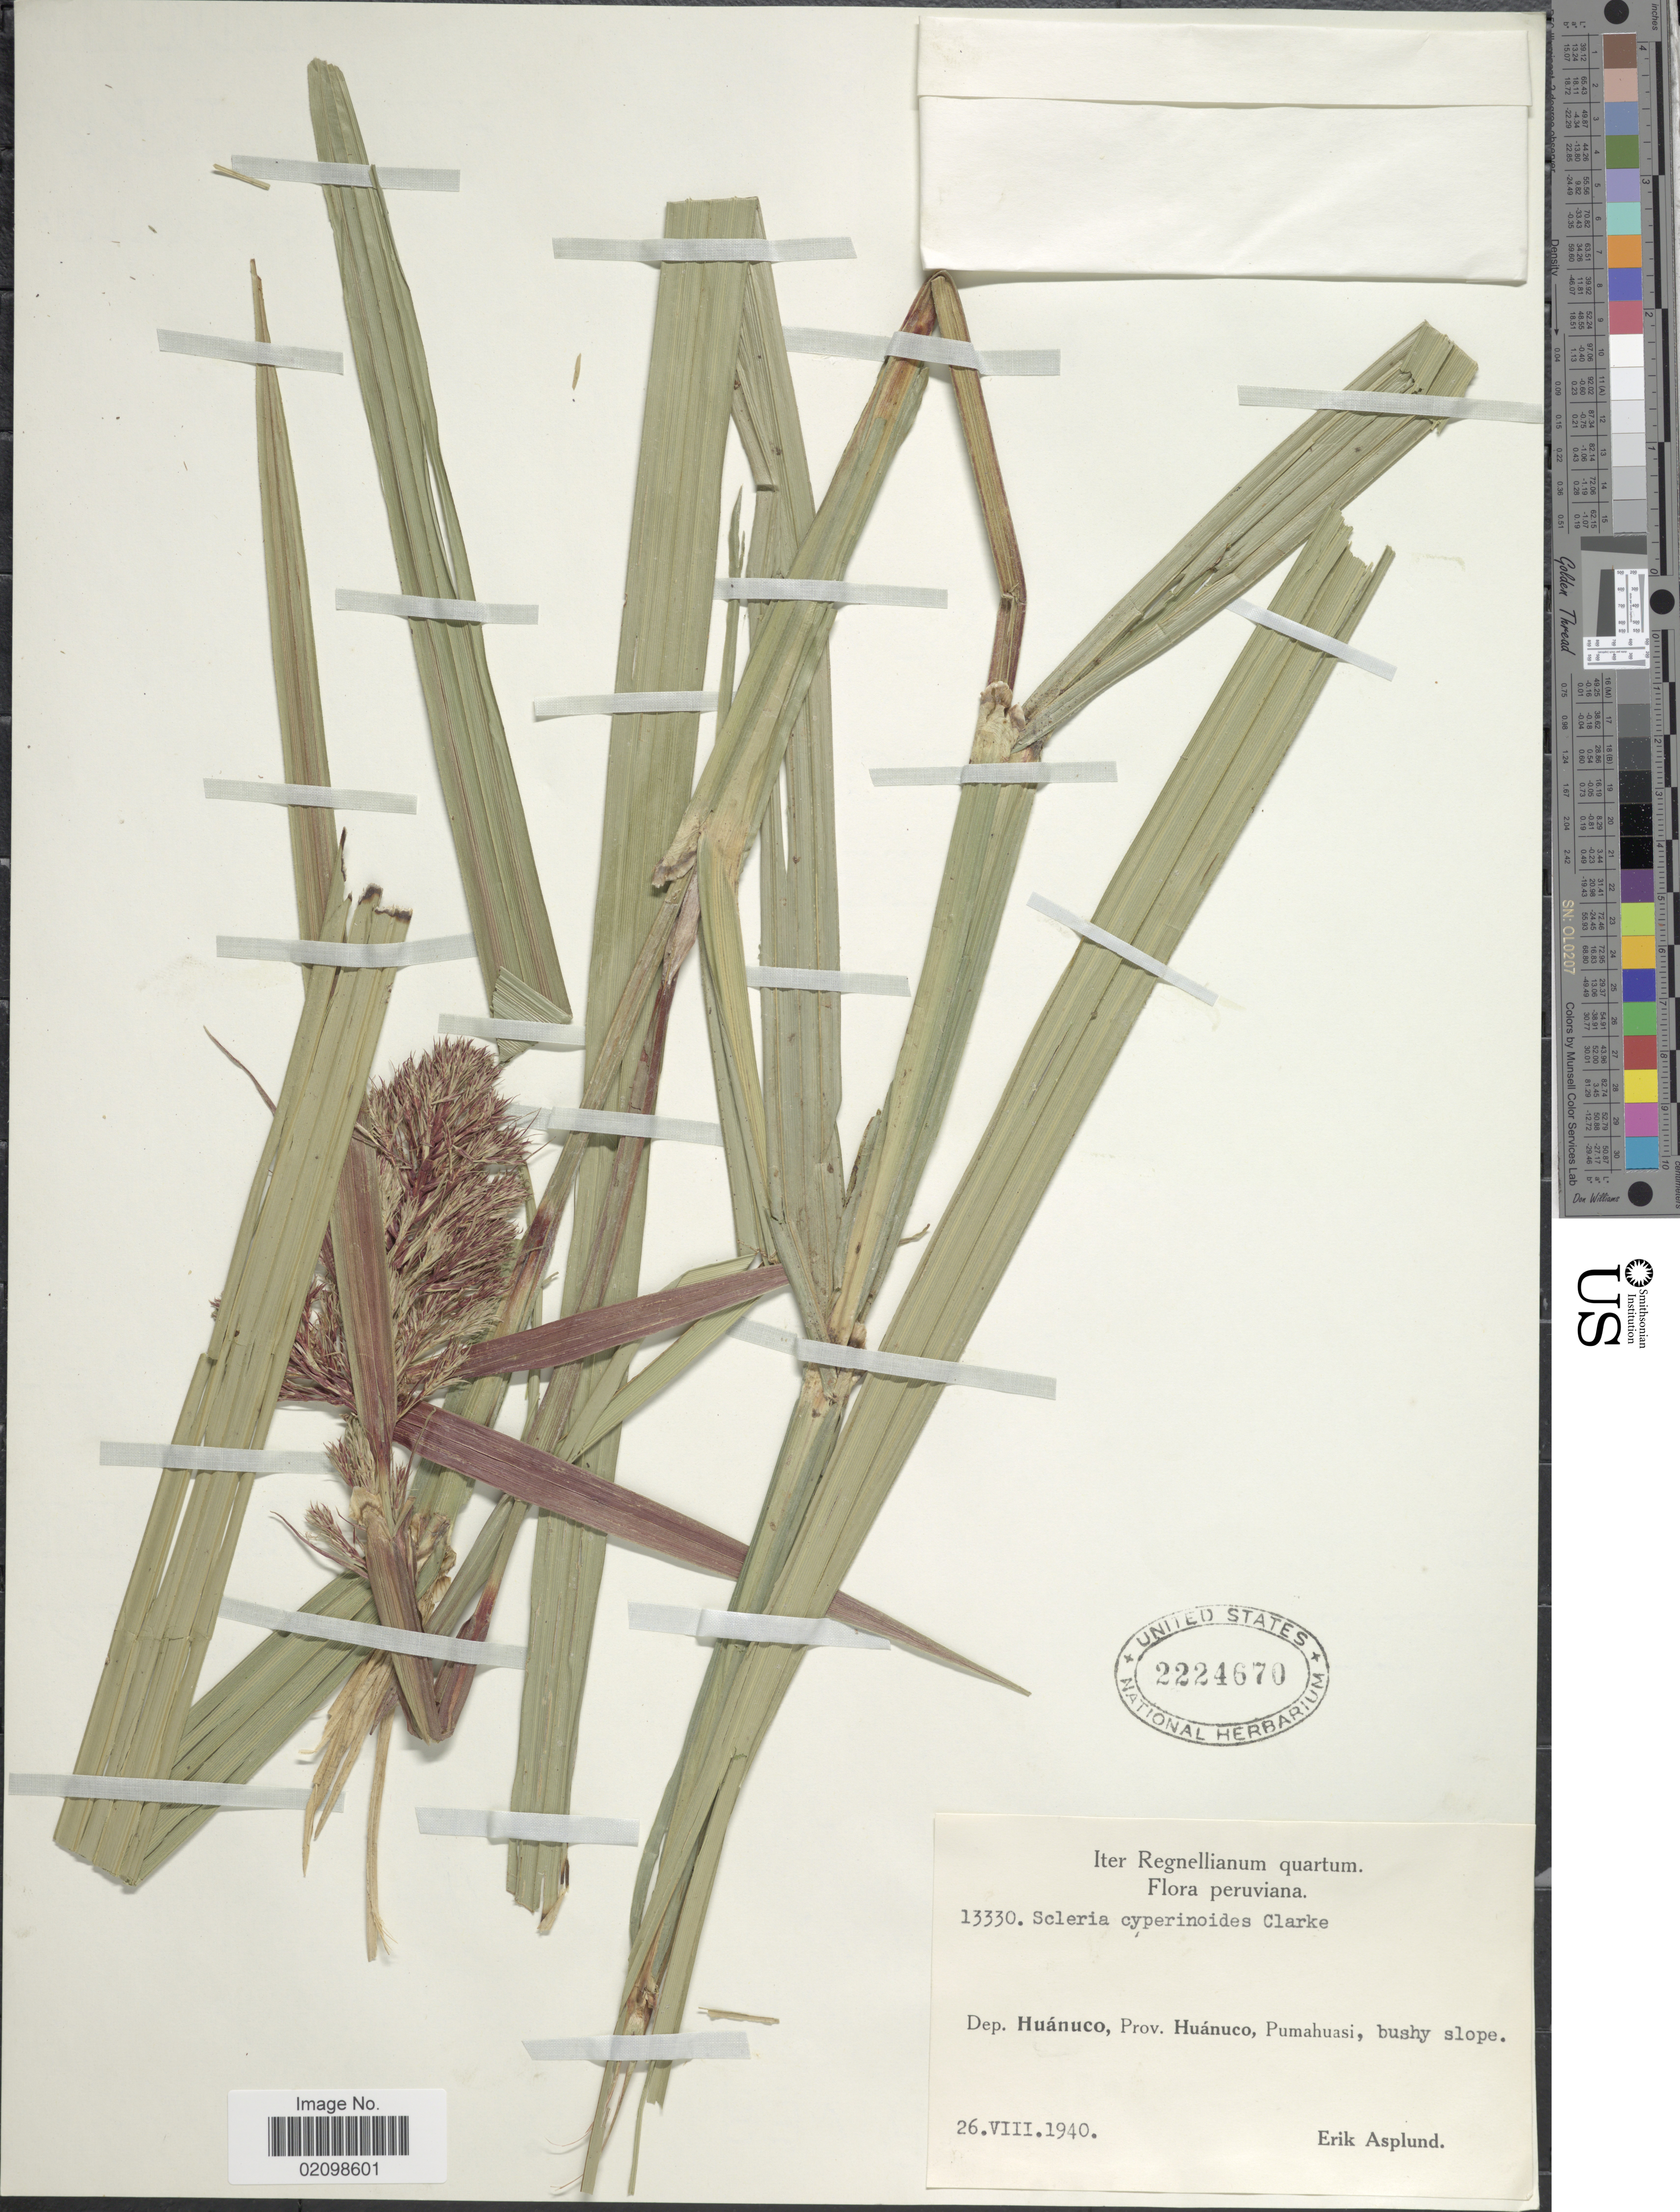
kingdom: Plantae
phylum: Tracheophyta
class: Liliopsida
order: Poales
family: Cyperaceae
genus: Scleria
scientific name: Scleria cyperinoides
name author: C.B. Clarke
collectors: E. Asplund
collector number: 13330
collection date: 1940-08-26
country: Peru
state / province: Huánuco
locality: Dep. Huanuco, Prov. Huanuco, Pumahuasi, bushy slope.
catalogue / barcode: US 2224670